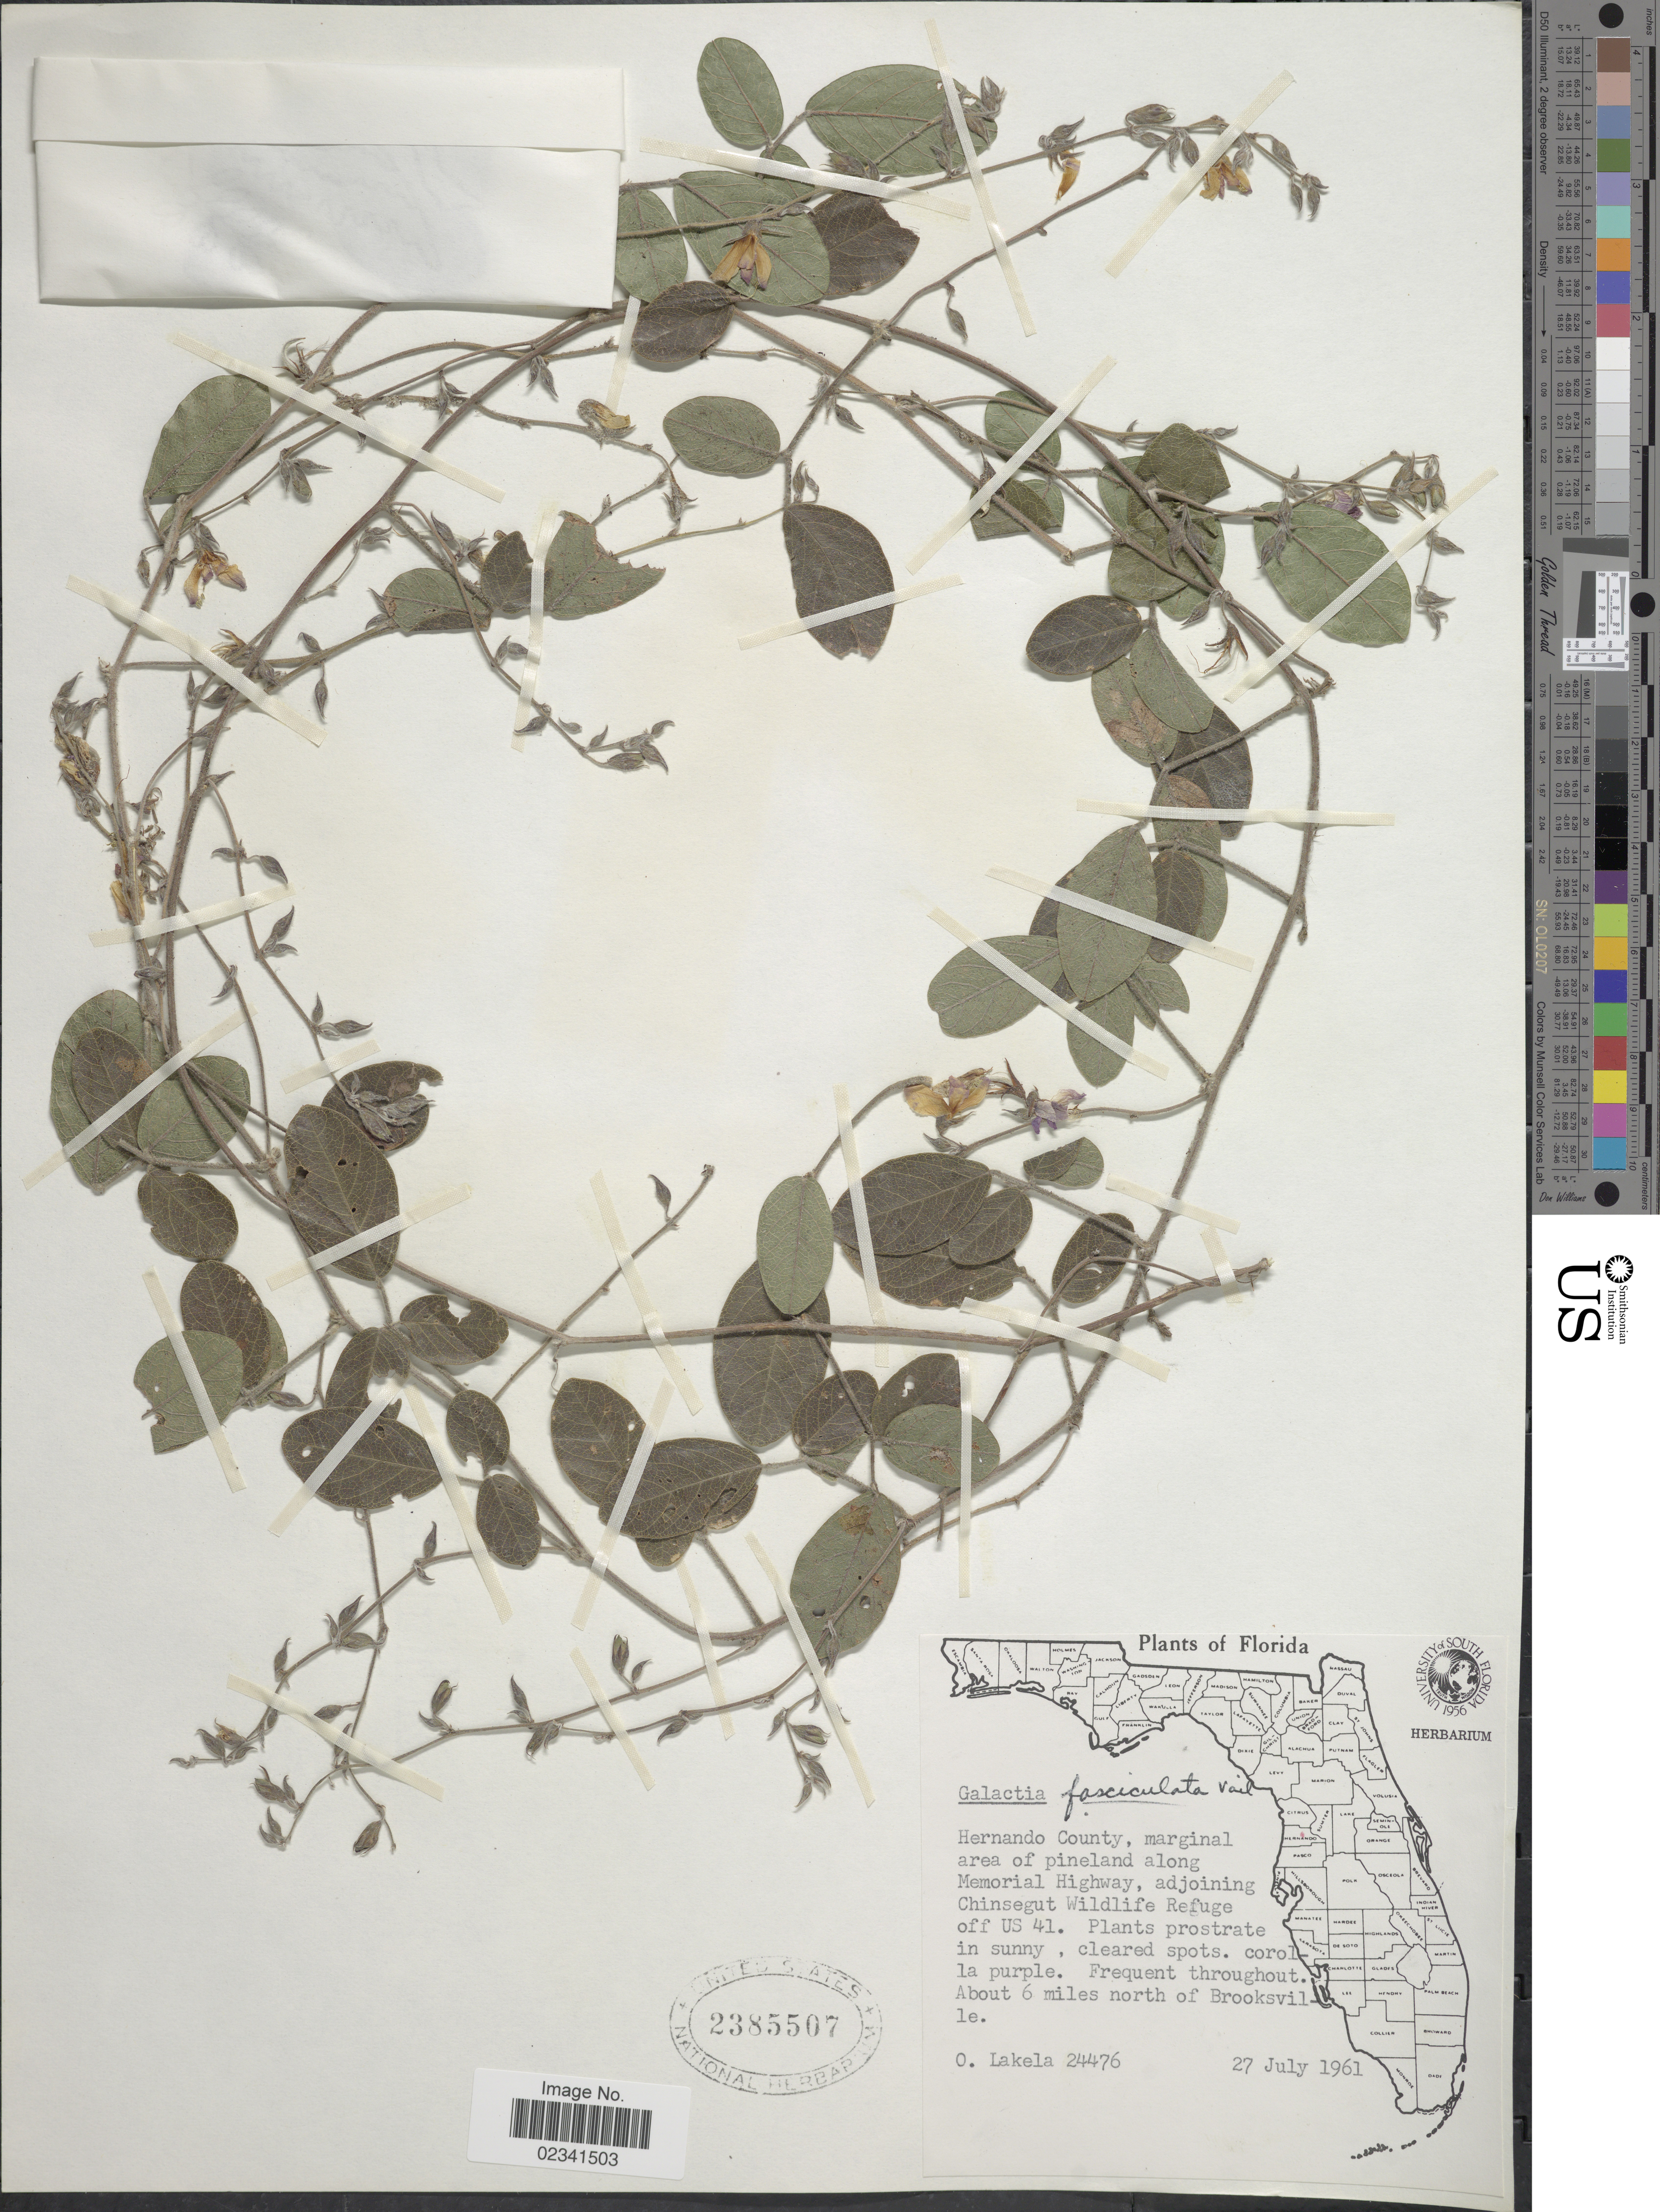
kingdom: Plantae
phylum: Tracheophyta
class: Magnoliopsida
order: Fabales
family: Fabaceae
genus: Galactia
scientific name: Galactia fasciculata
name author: Vail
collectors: O. Lakela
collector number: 24476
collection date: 1961-07-27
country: United States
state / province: Florida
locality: Hernando County, marginal area of pineland along Memorial Highway, adjoining Chinsegut Wildlife Refuge off US 41, About 6 miles north of Brooksville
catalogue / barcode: US 2385507